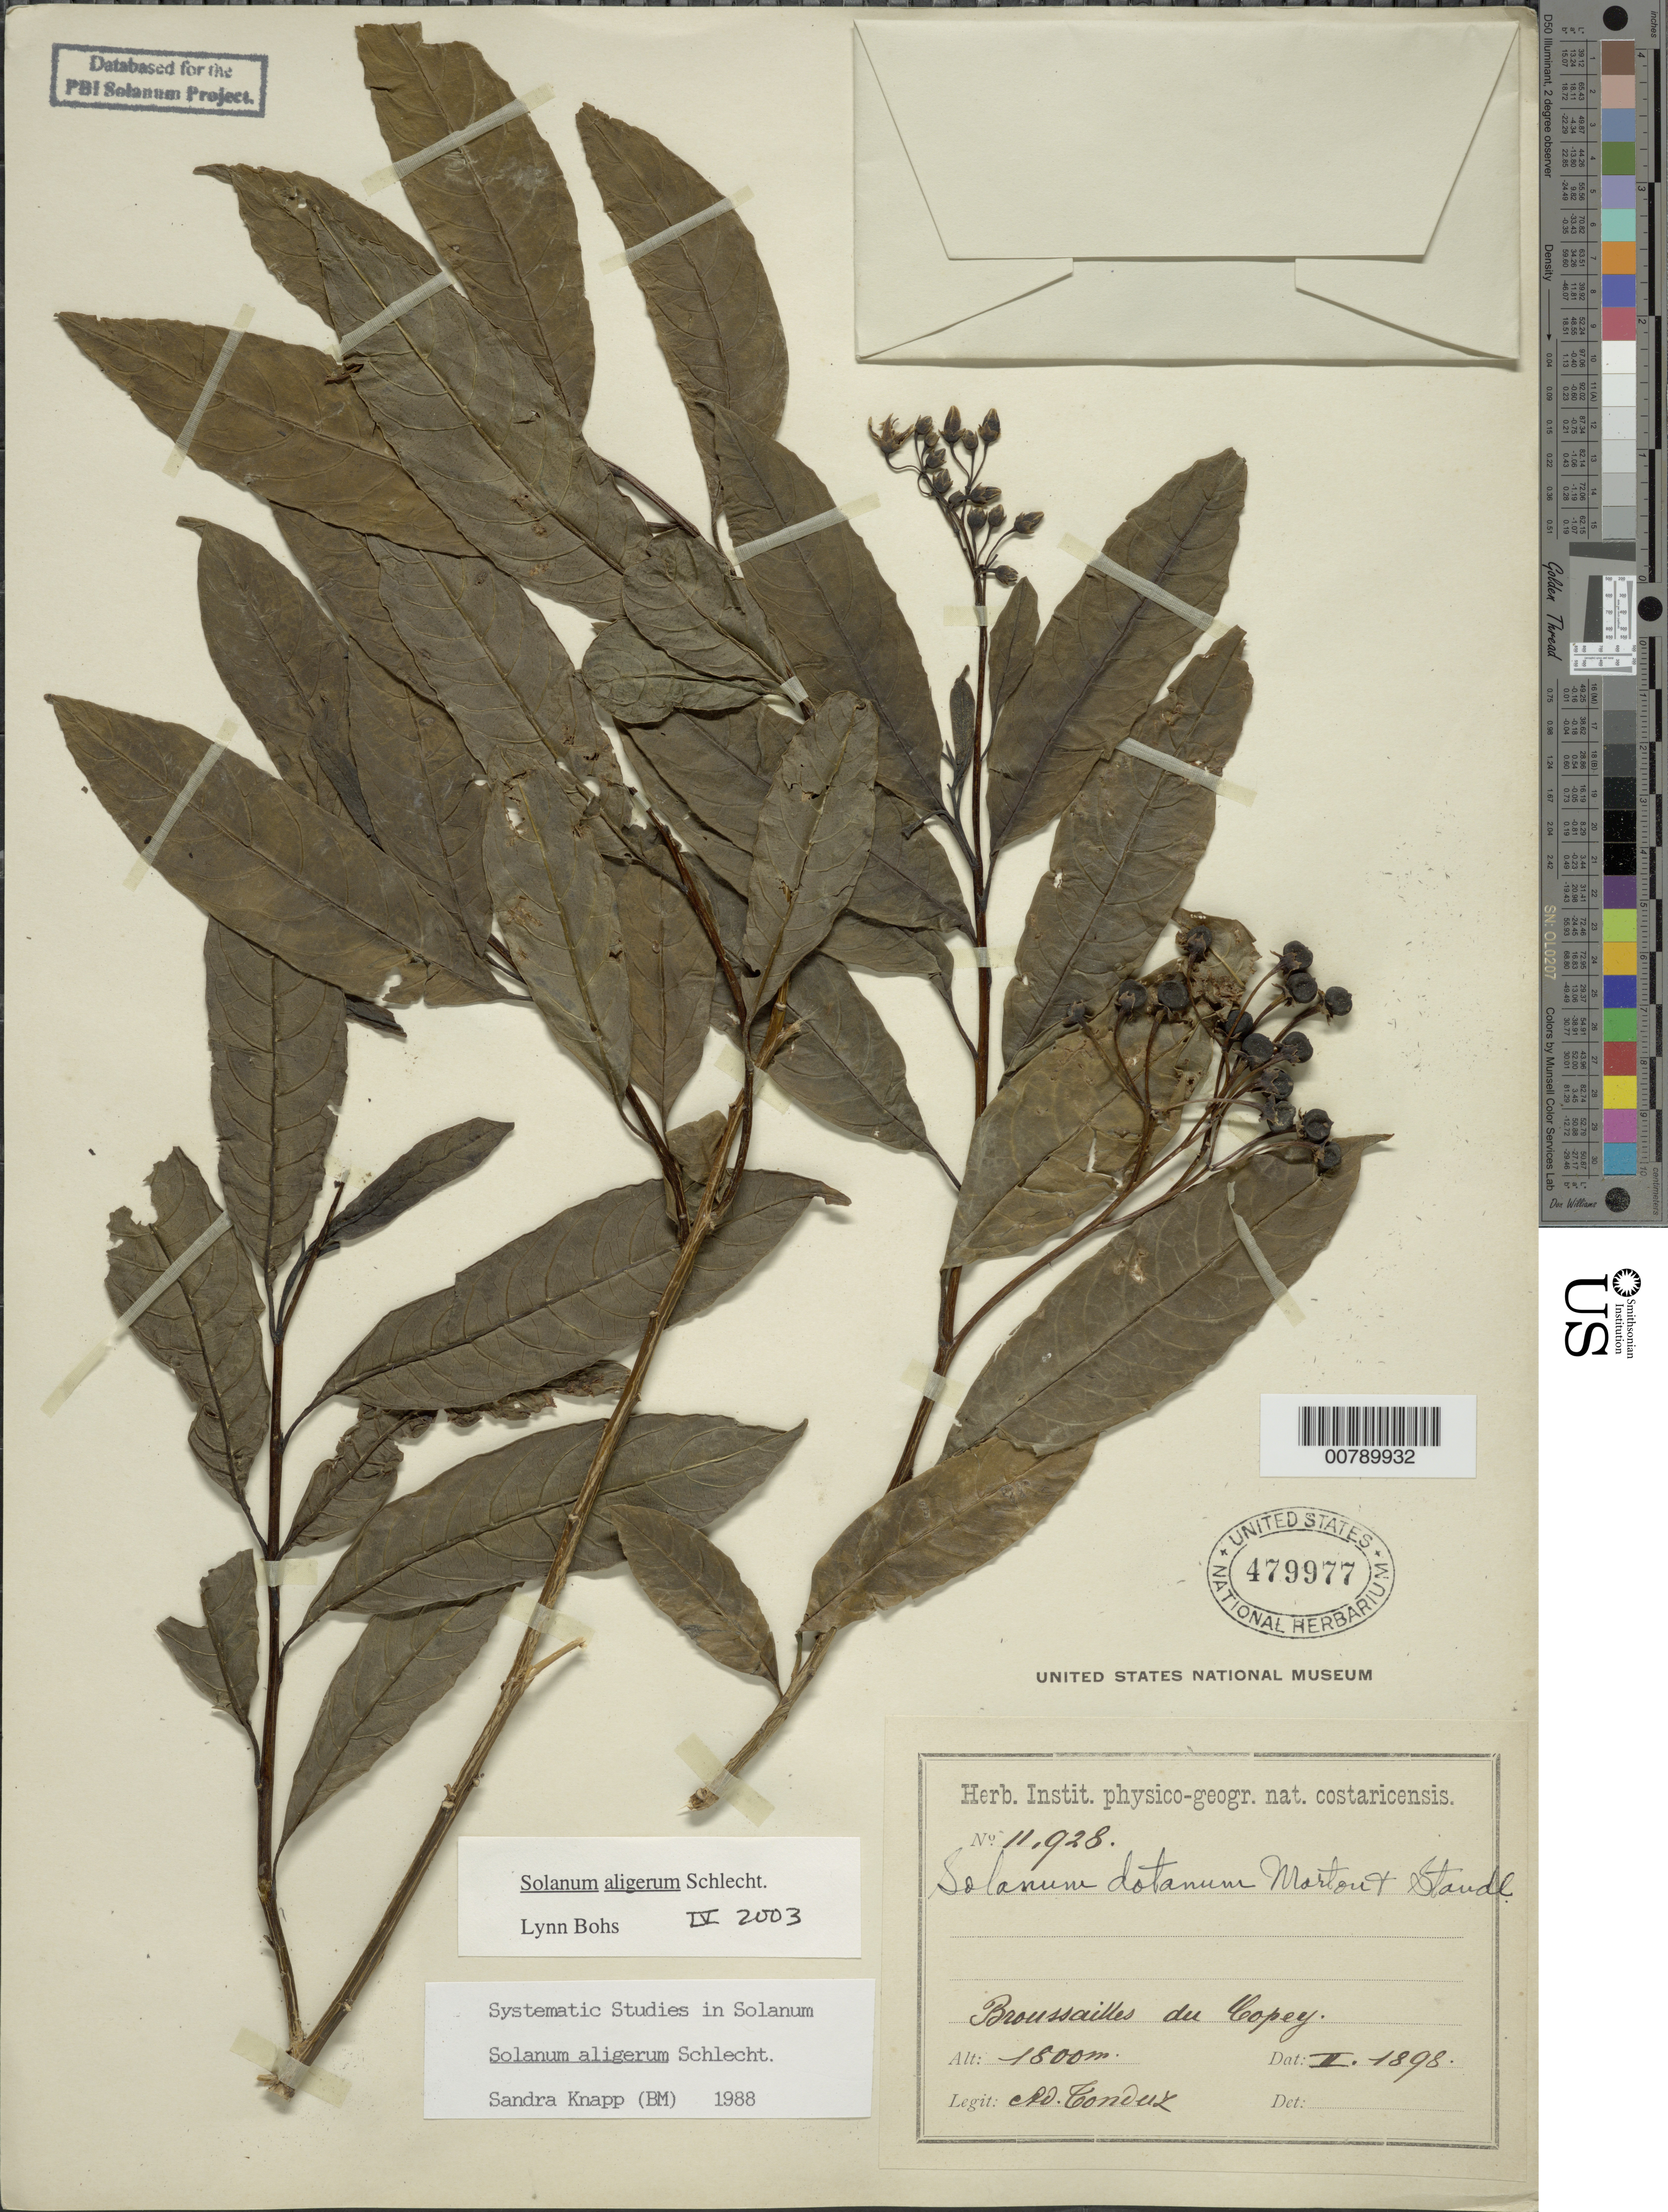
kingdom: Plantae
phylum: Tracheophyta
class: Magnoliopsida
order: Solanales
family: Solanaceae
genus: Solanum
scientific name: Solanum aligerum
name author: Schltdl.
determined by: Bohs, L. A.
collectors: A. Tonduz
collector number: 11928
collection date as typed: Feb 1898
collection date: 1898-02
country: Costa Rica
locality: Broussailles du Copey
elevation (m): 1800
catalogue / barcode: US 479977